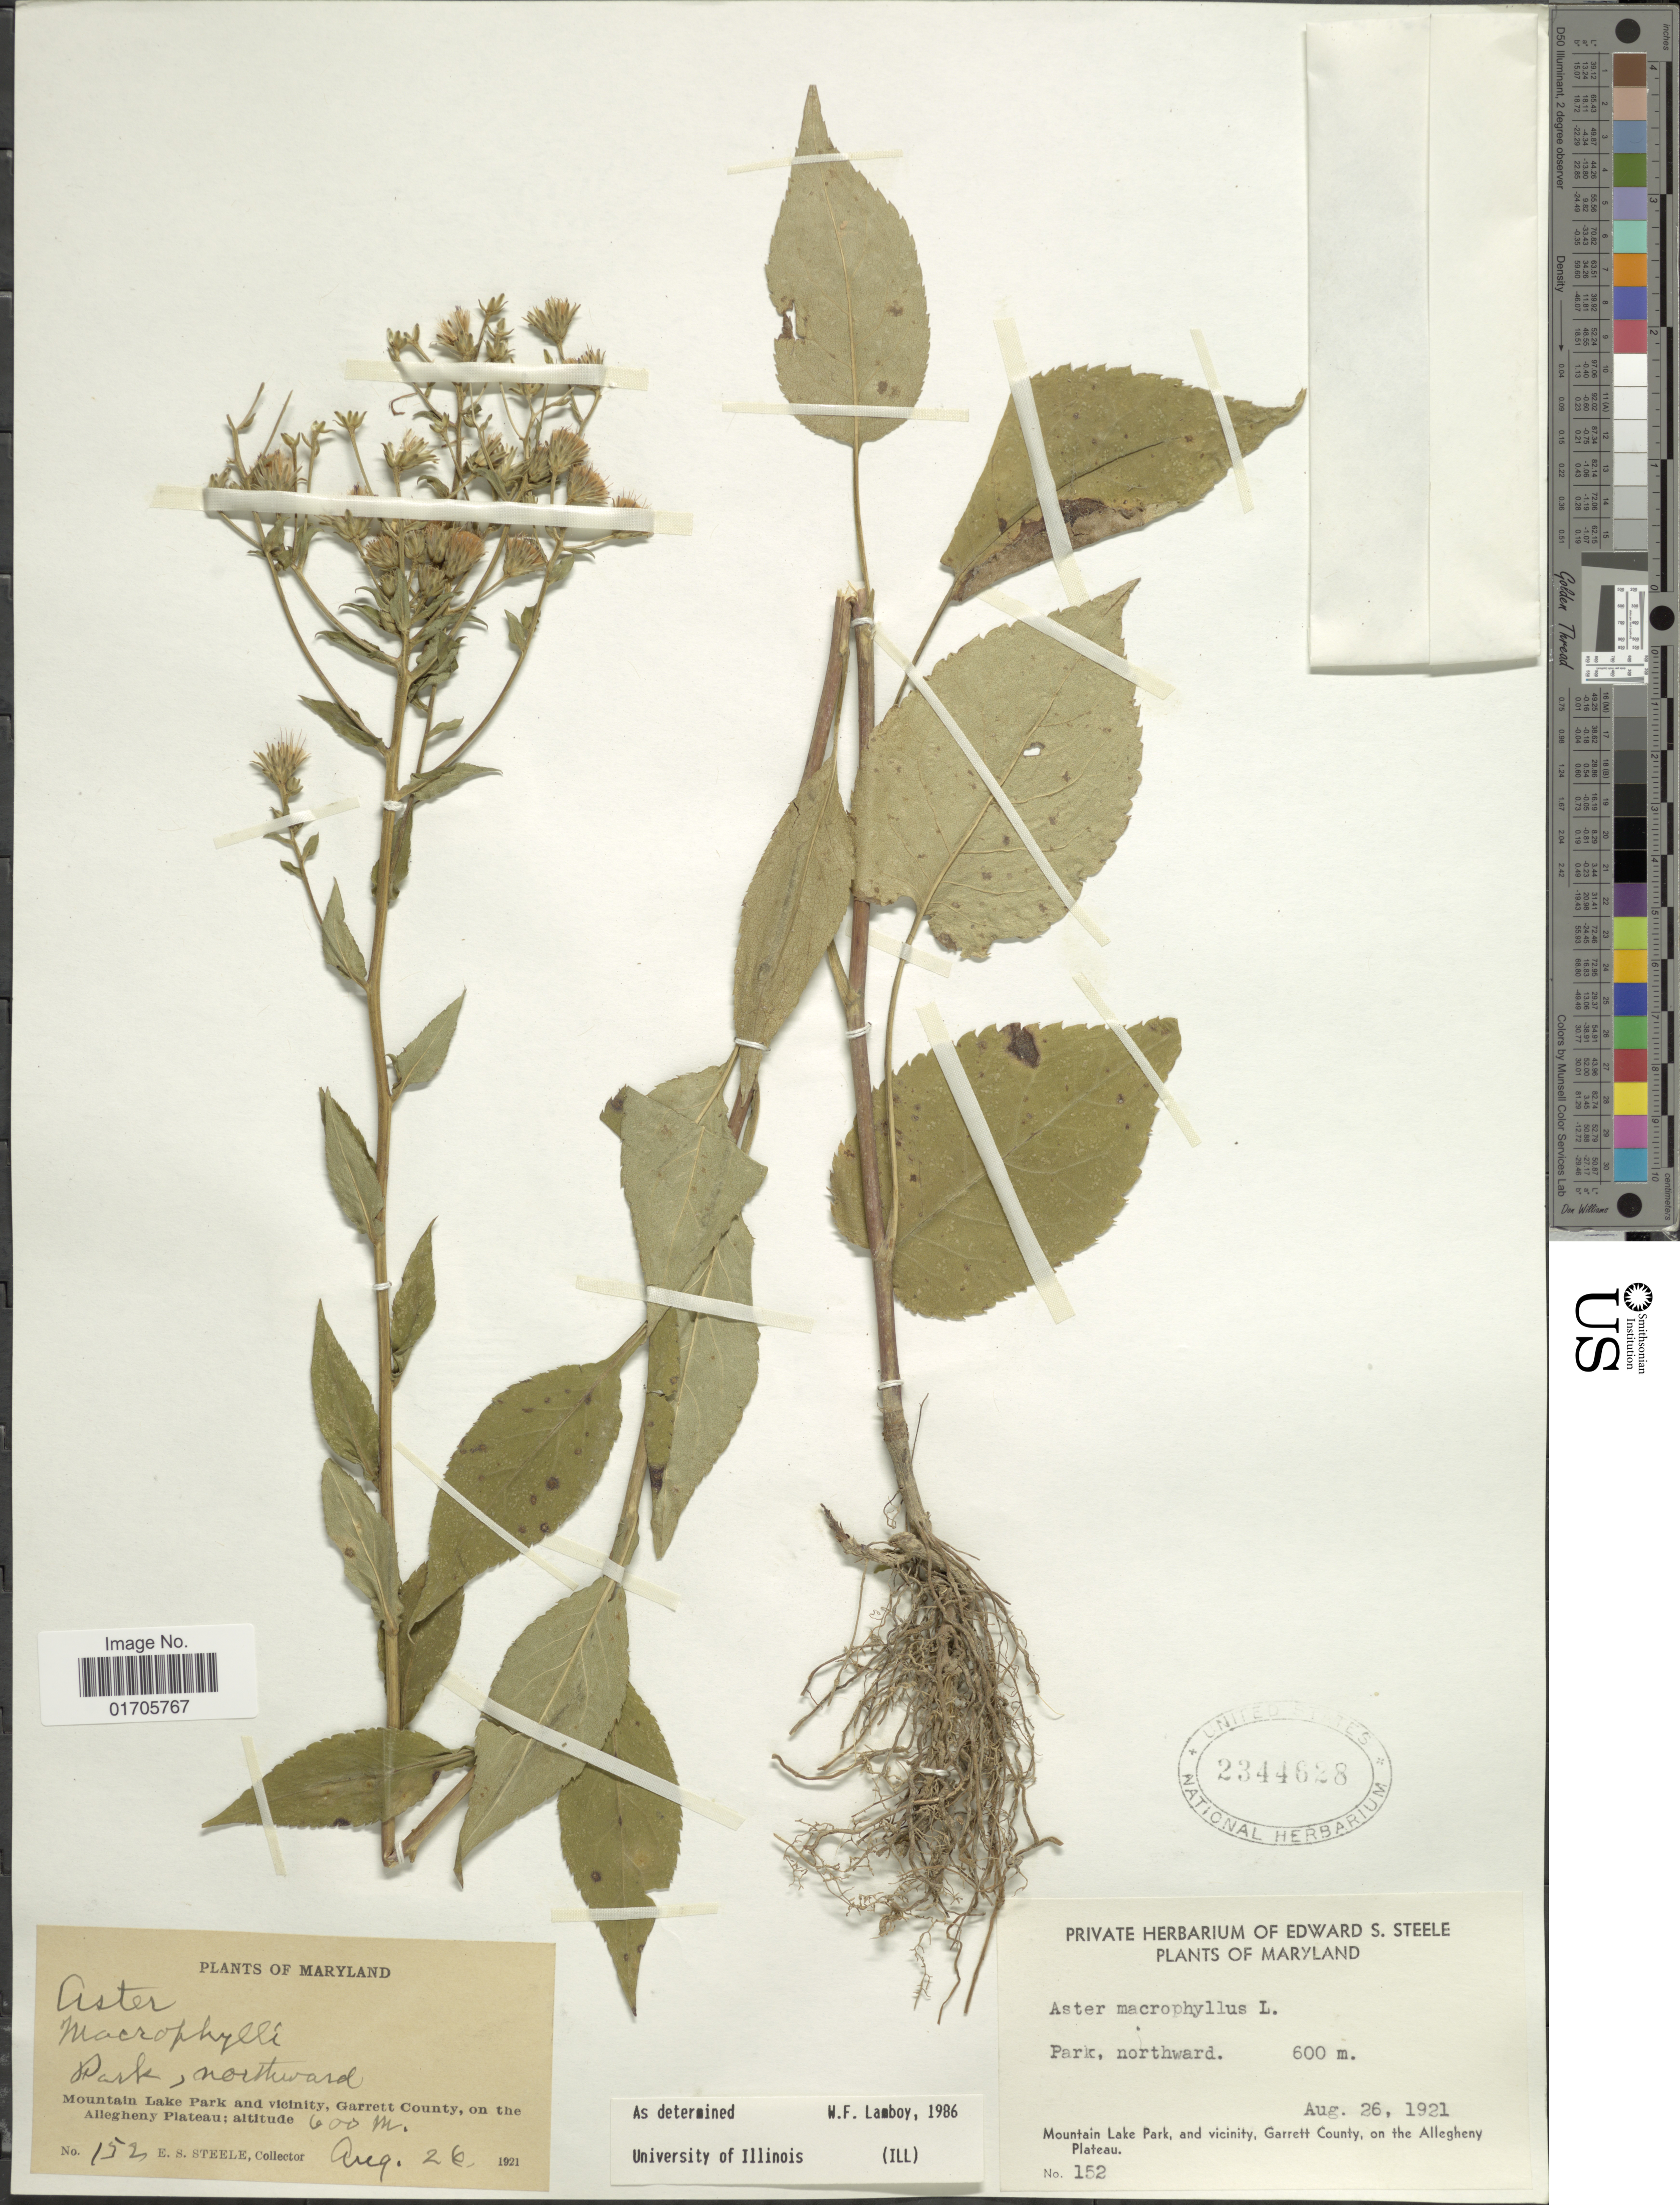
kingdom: Plantae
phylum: Tracheophyta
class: Magnoliopsida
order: Asterales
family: Asteraceae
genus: Eurybia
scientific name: Eurybia macrophylla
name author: (L.) Cass.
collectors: E. Steele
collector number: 152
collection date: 1921-08-26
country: United States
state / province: Maryland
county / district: Garrett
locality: Maryland. Park, northward. Mountain Lake Park, and vicinity, Garrett County, on the Allegheny Plateau.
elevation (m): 600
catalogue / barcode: US 2344628